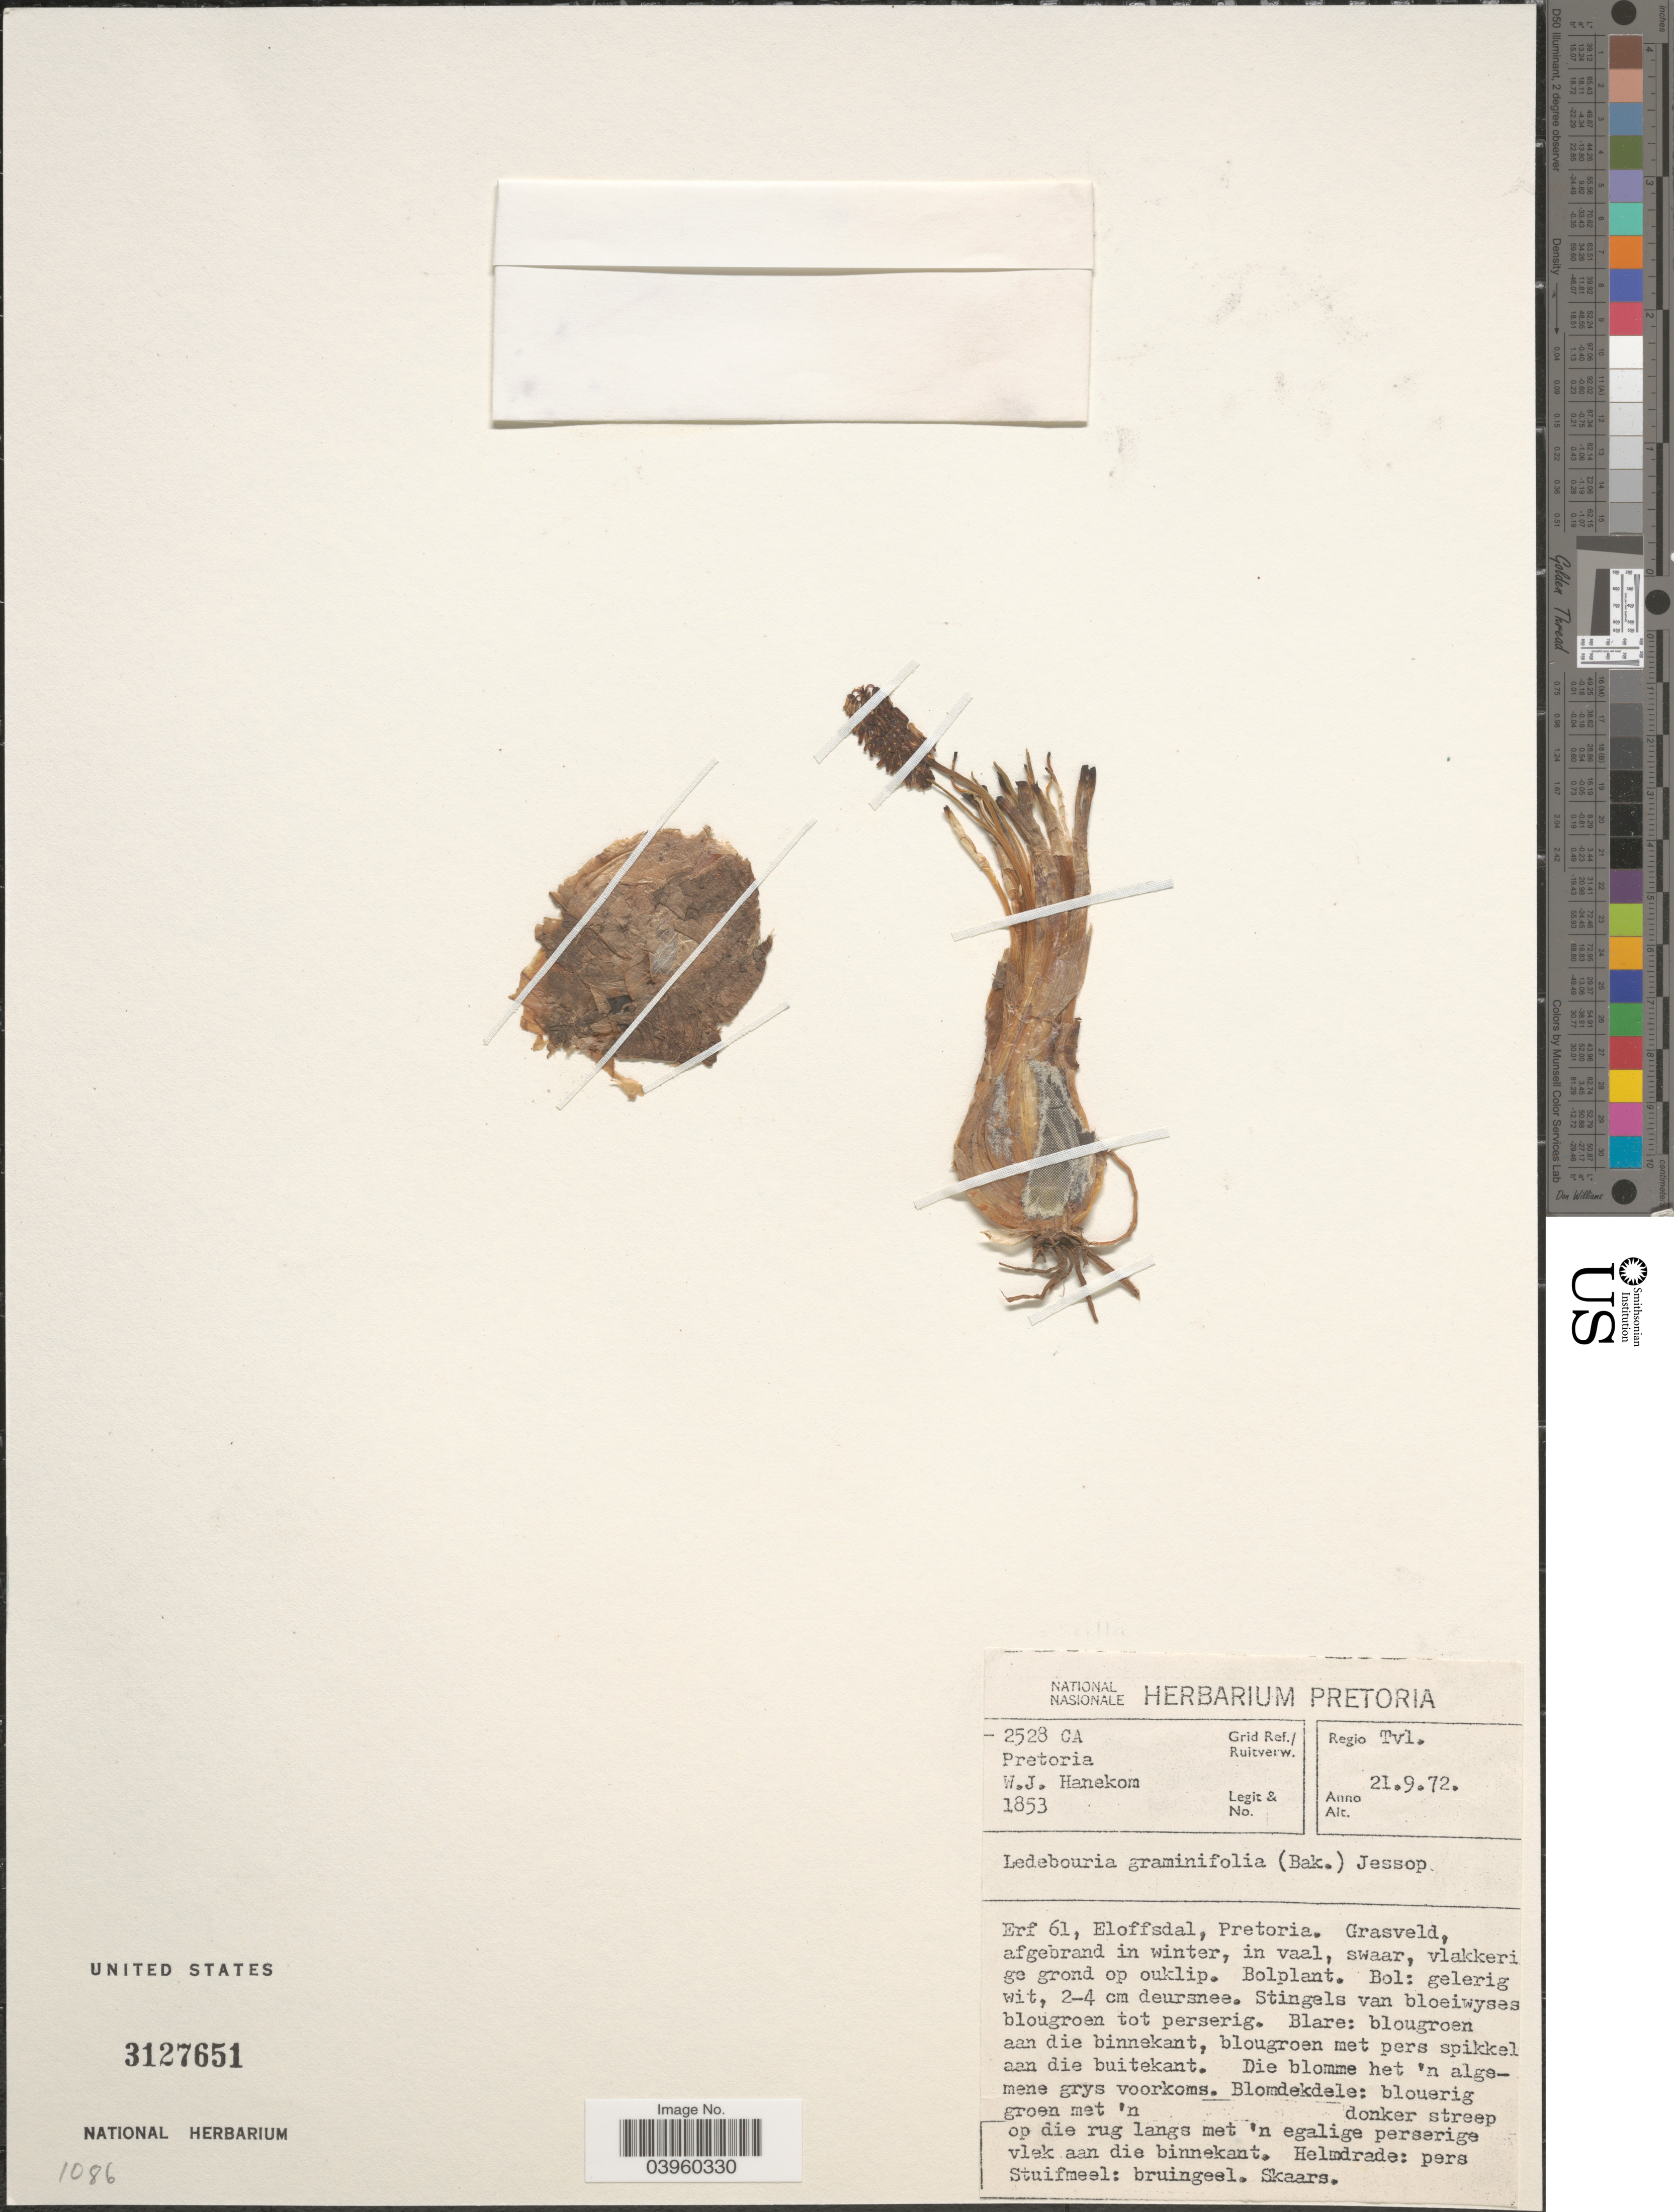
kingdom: Plantae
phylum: Tracheophyta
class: Liliopsida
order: Asparagales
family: Asparagaceae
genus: Ledebouria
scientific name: Ledebouria graminifolia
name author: (Baker) Jessop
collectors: W. Hanekom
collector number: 1853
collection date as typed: Transcribed d/m/y: 21/9/72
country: South Africa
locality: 2528 CA Pretoria Grid Ref./Ruitverw. Regio Tvl. Erf 61, Eloffsdal, Pretoria.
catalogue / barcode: US 3127651